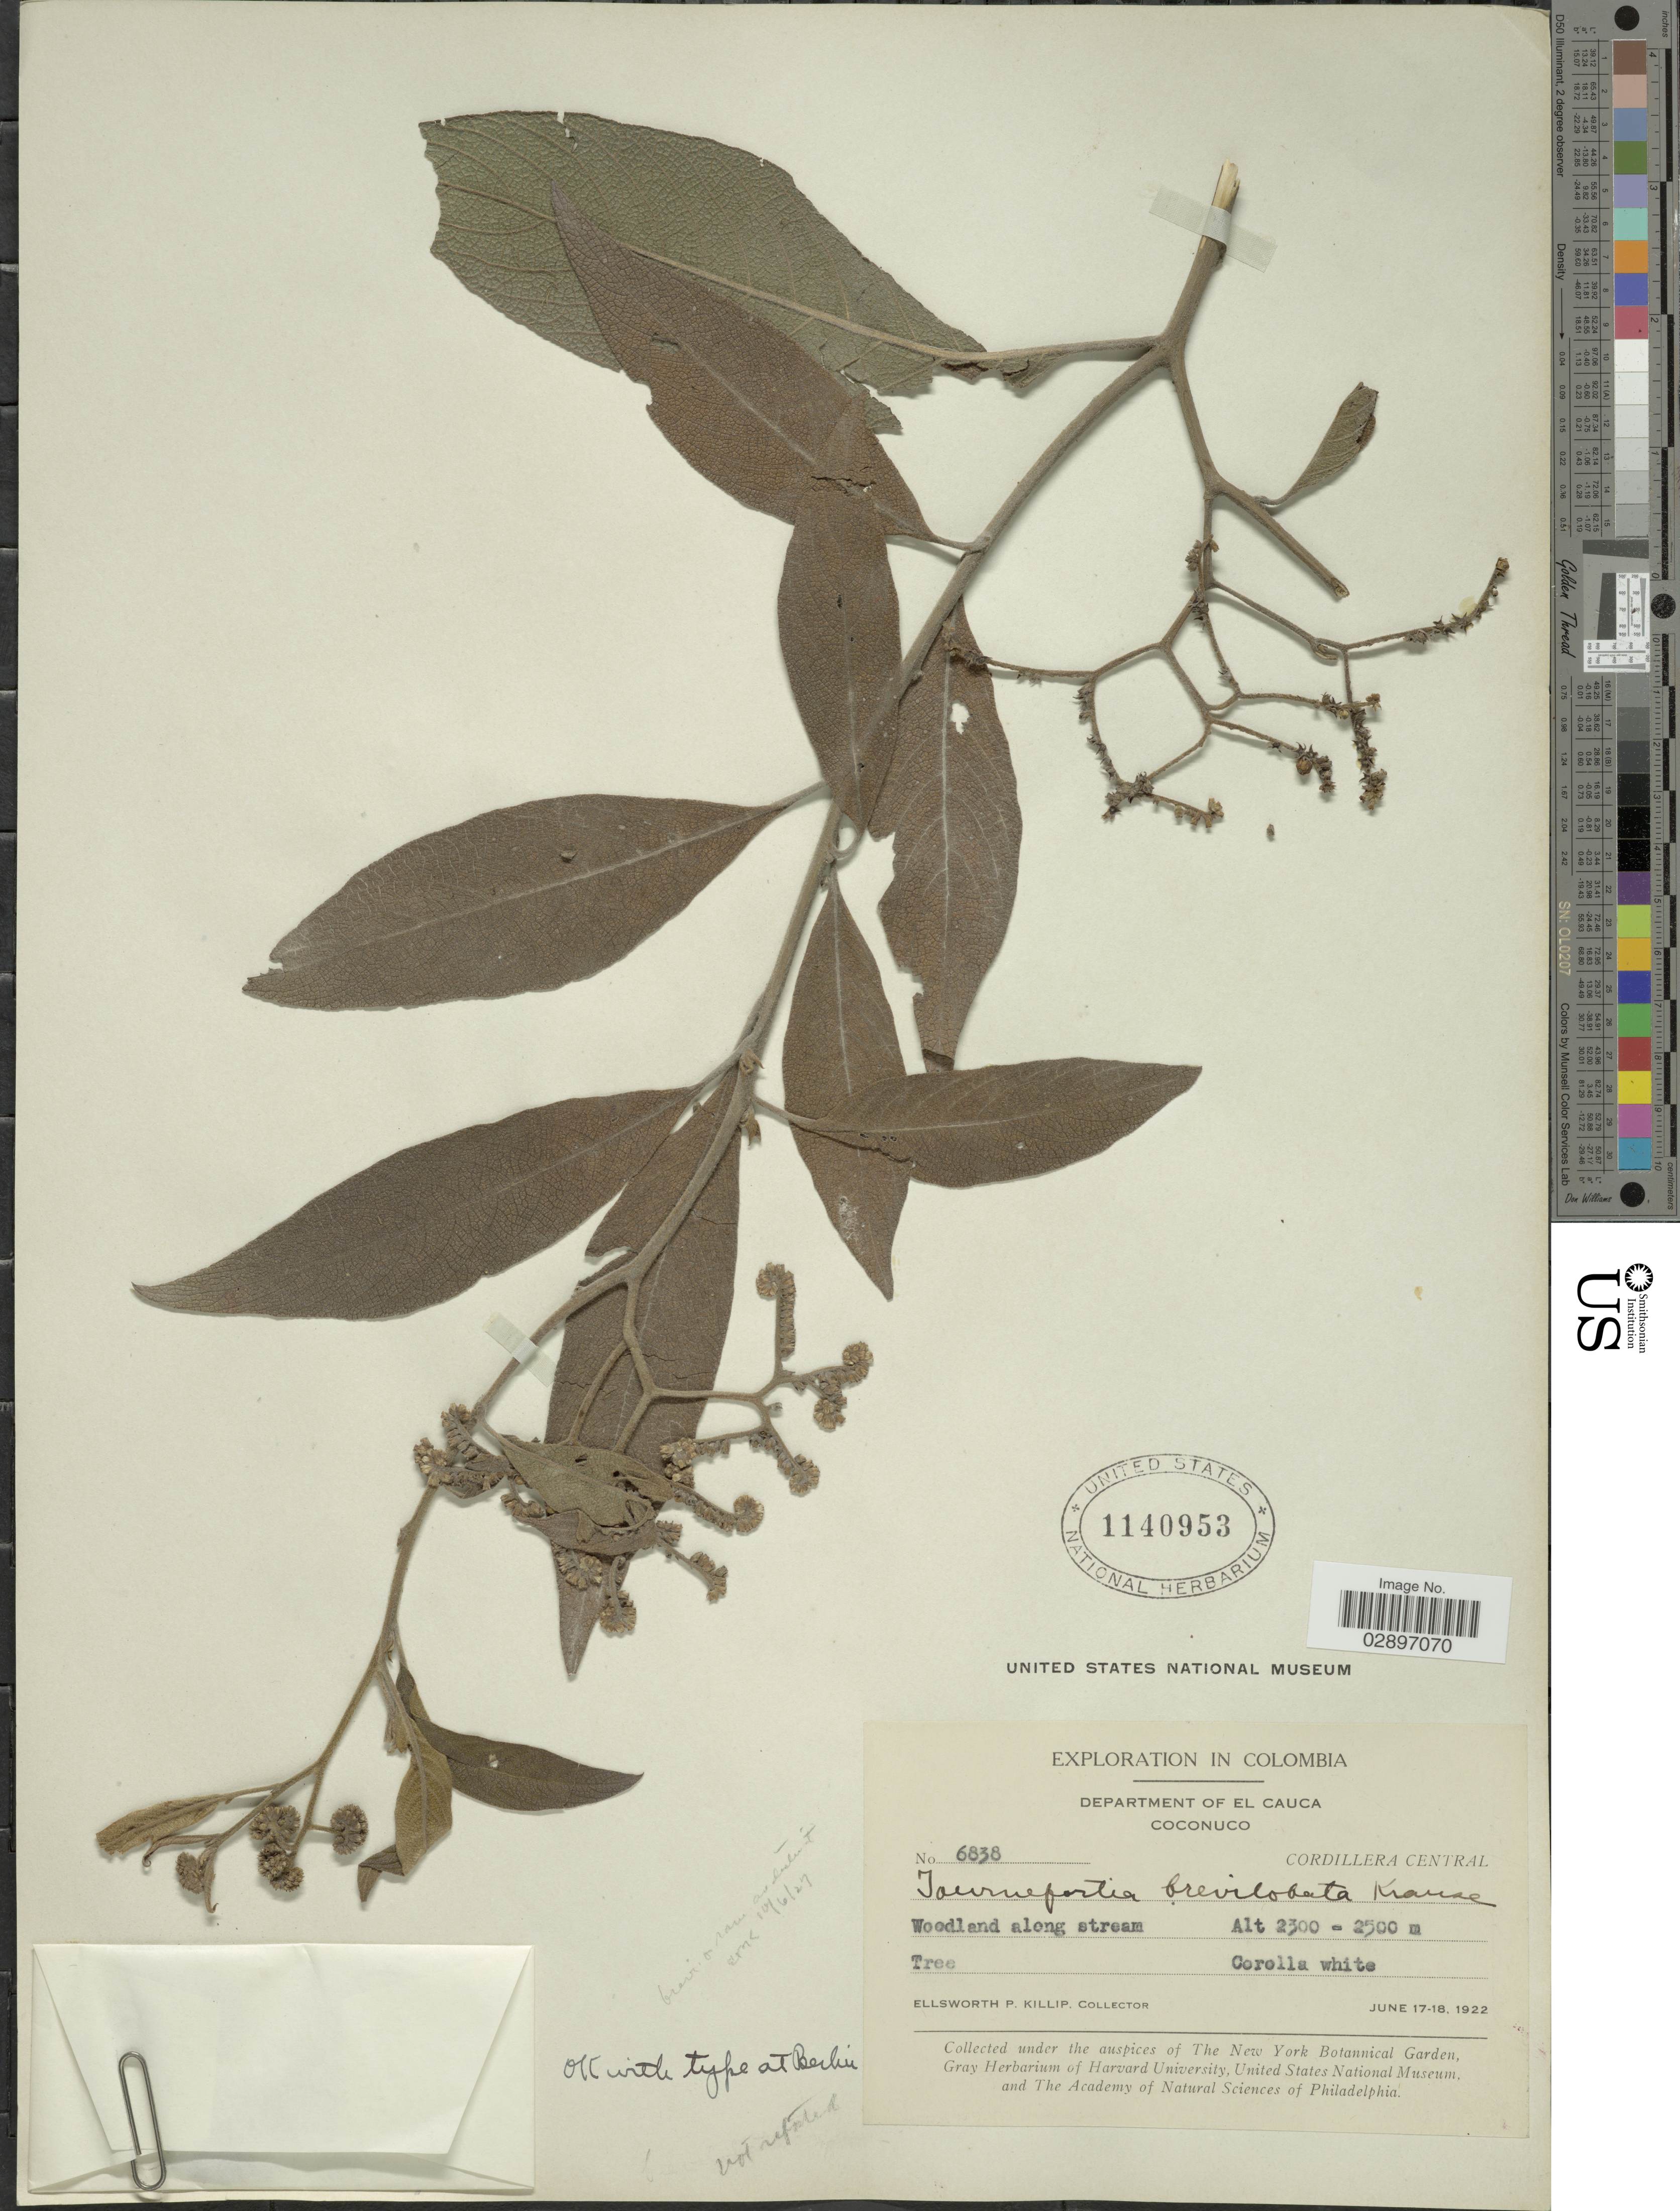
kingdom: Plantae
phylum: Tracheophyta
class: Magnoliopsida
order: Boraginales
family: Heliotropiaceae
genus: Tournefortia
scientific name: Tournefortia brevilobata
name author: K. Krause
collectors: E. P. Killip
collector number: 6838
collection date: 1922-06-17/1922-06-18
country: Colombia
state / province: Cauca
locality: Department of El Cauca. Coconuco. Cordillera Central. Woodland along stream.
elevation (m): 2300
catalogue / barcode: US 1140953